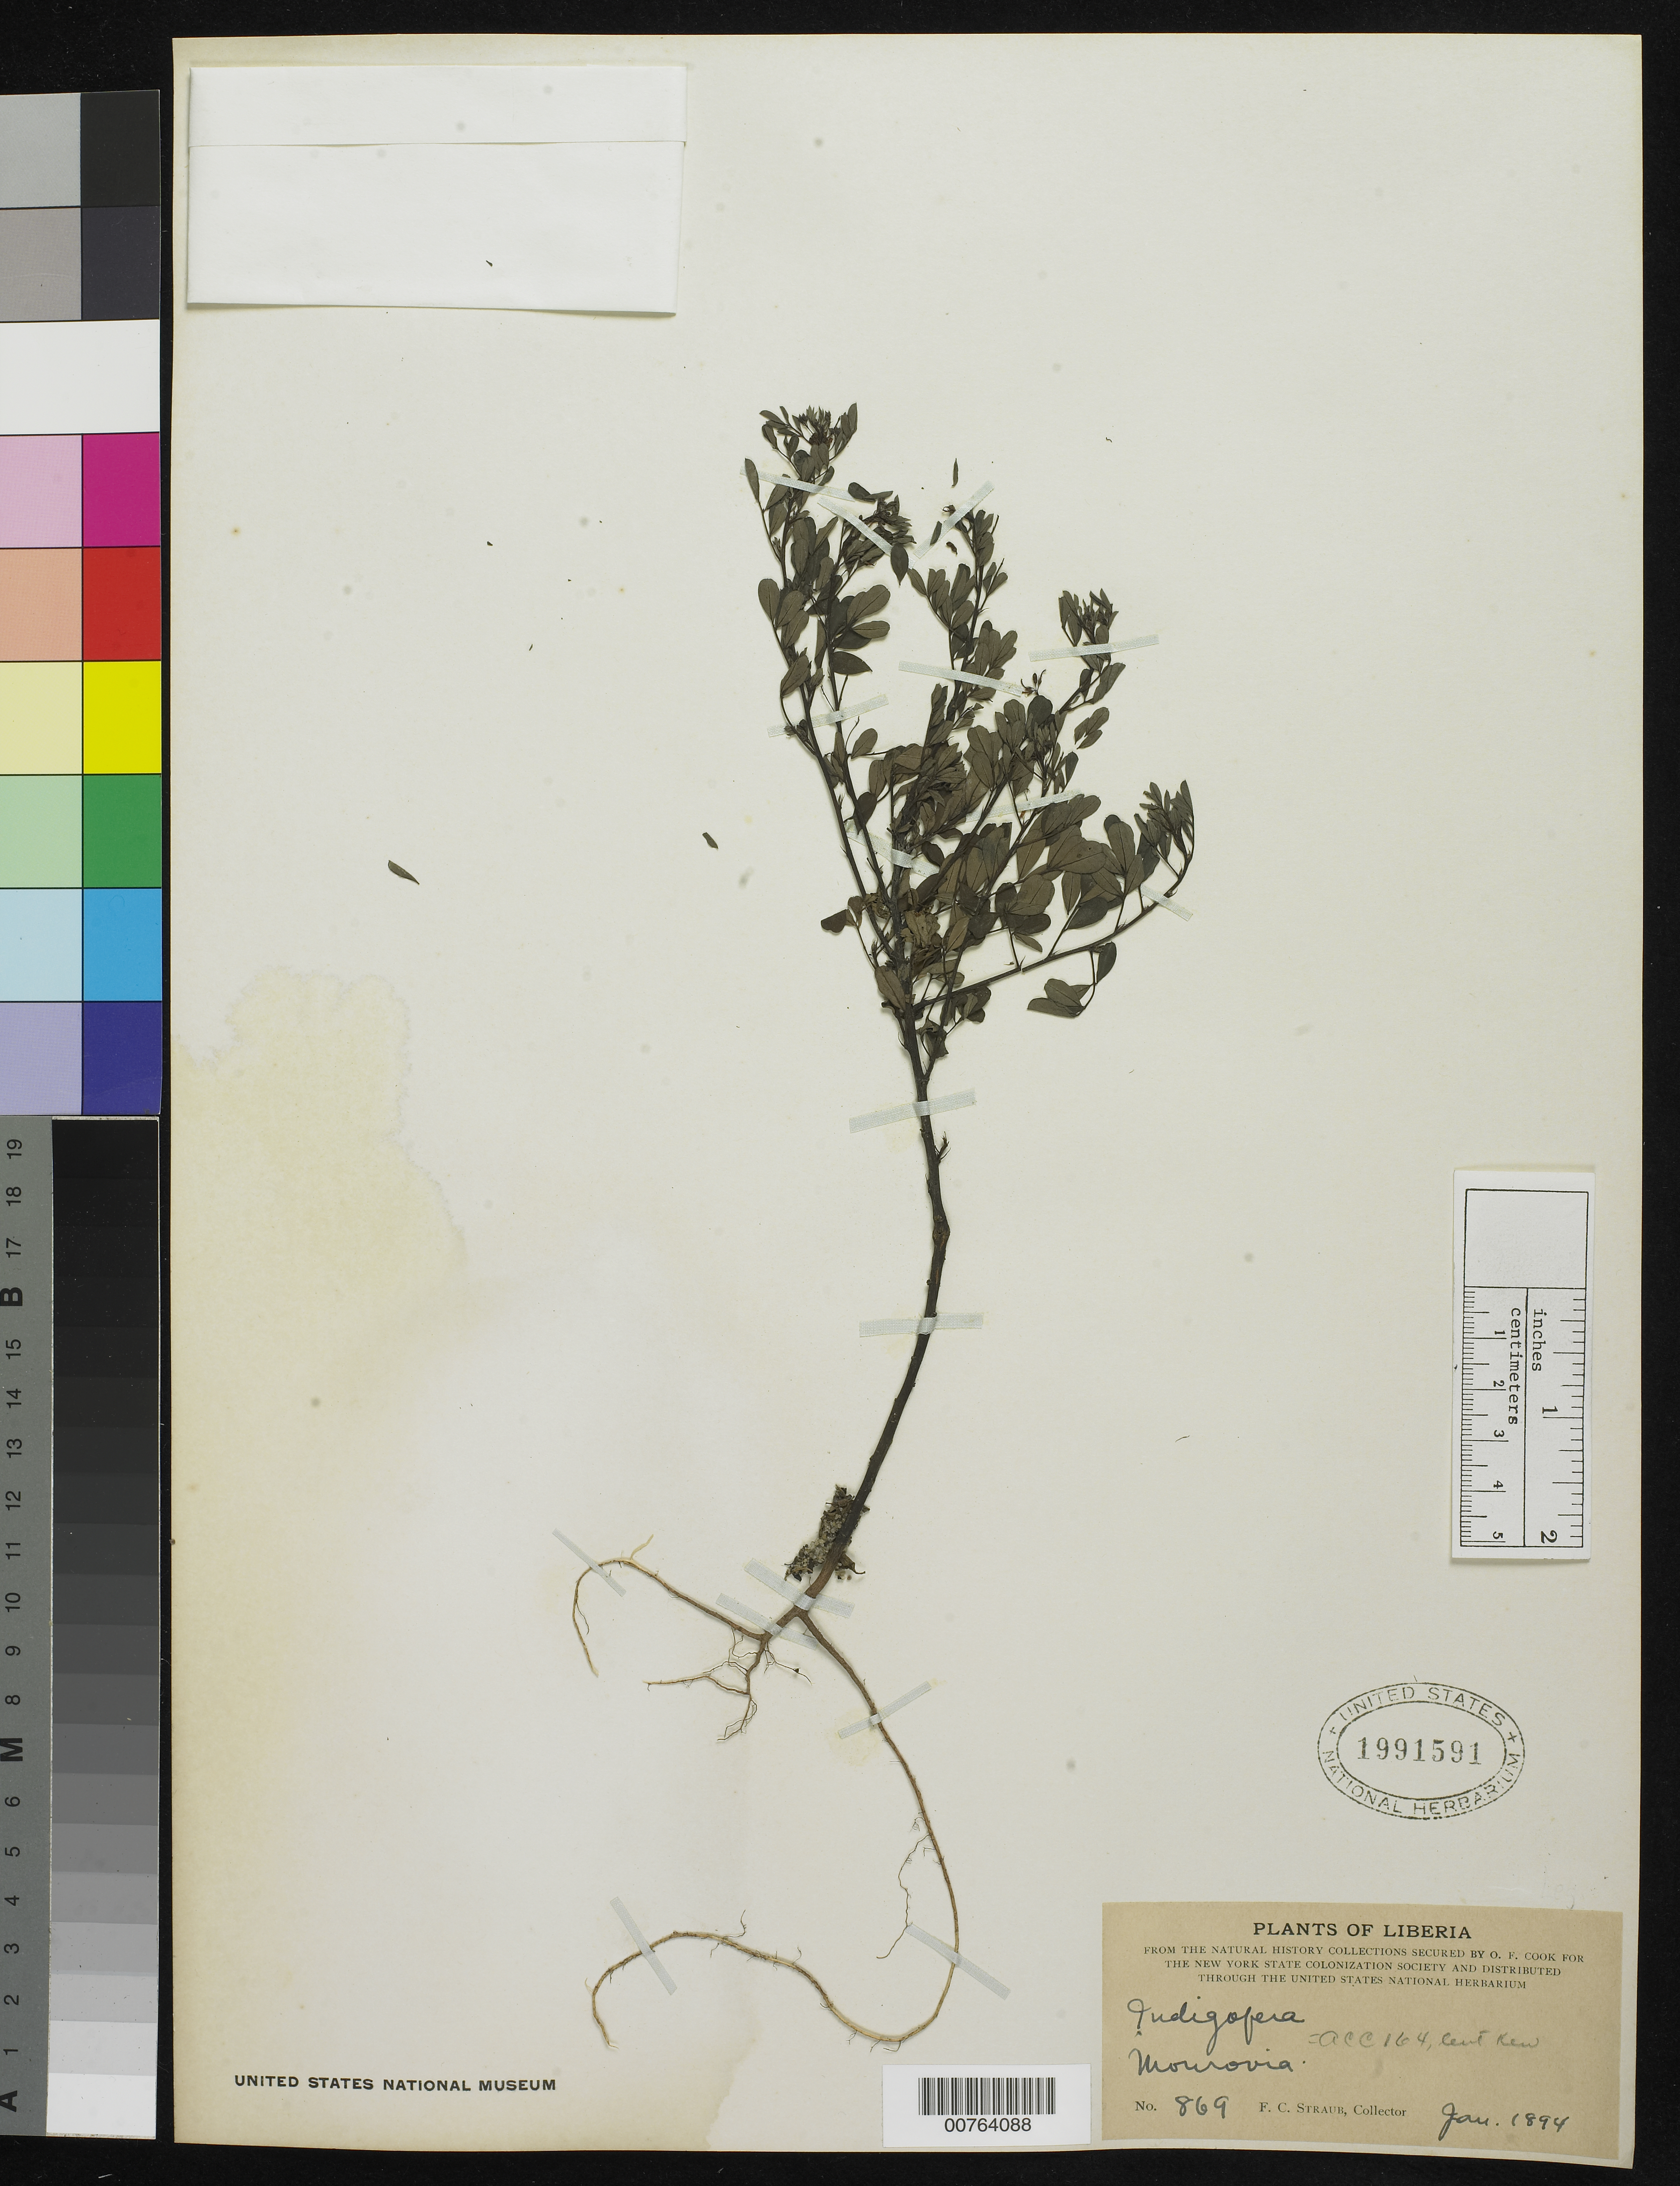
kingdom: Plantae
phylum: Tracheophyta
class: Magnoliopsida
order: Fabales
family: Fabaceae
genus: Indigofera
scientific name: Indigofera sp.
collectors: F. Straub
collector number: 869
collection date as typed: Jan 1894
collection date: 1894-01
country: Liberia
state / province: Montserrado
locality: Monrovia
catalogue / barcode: US 1991591